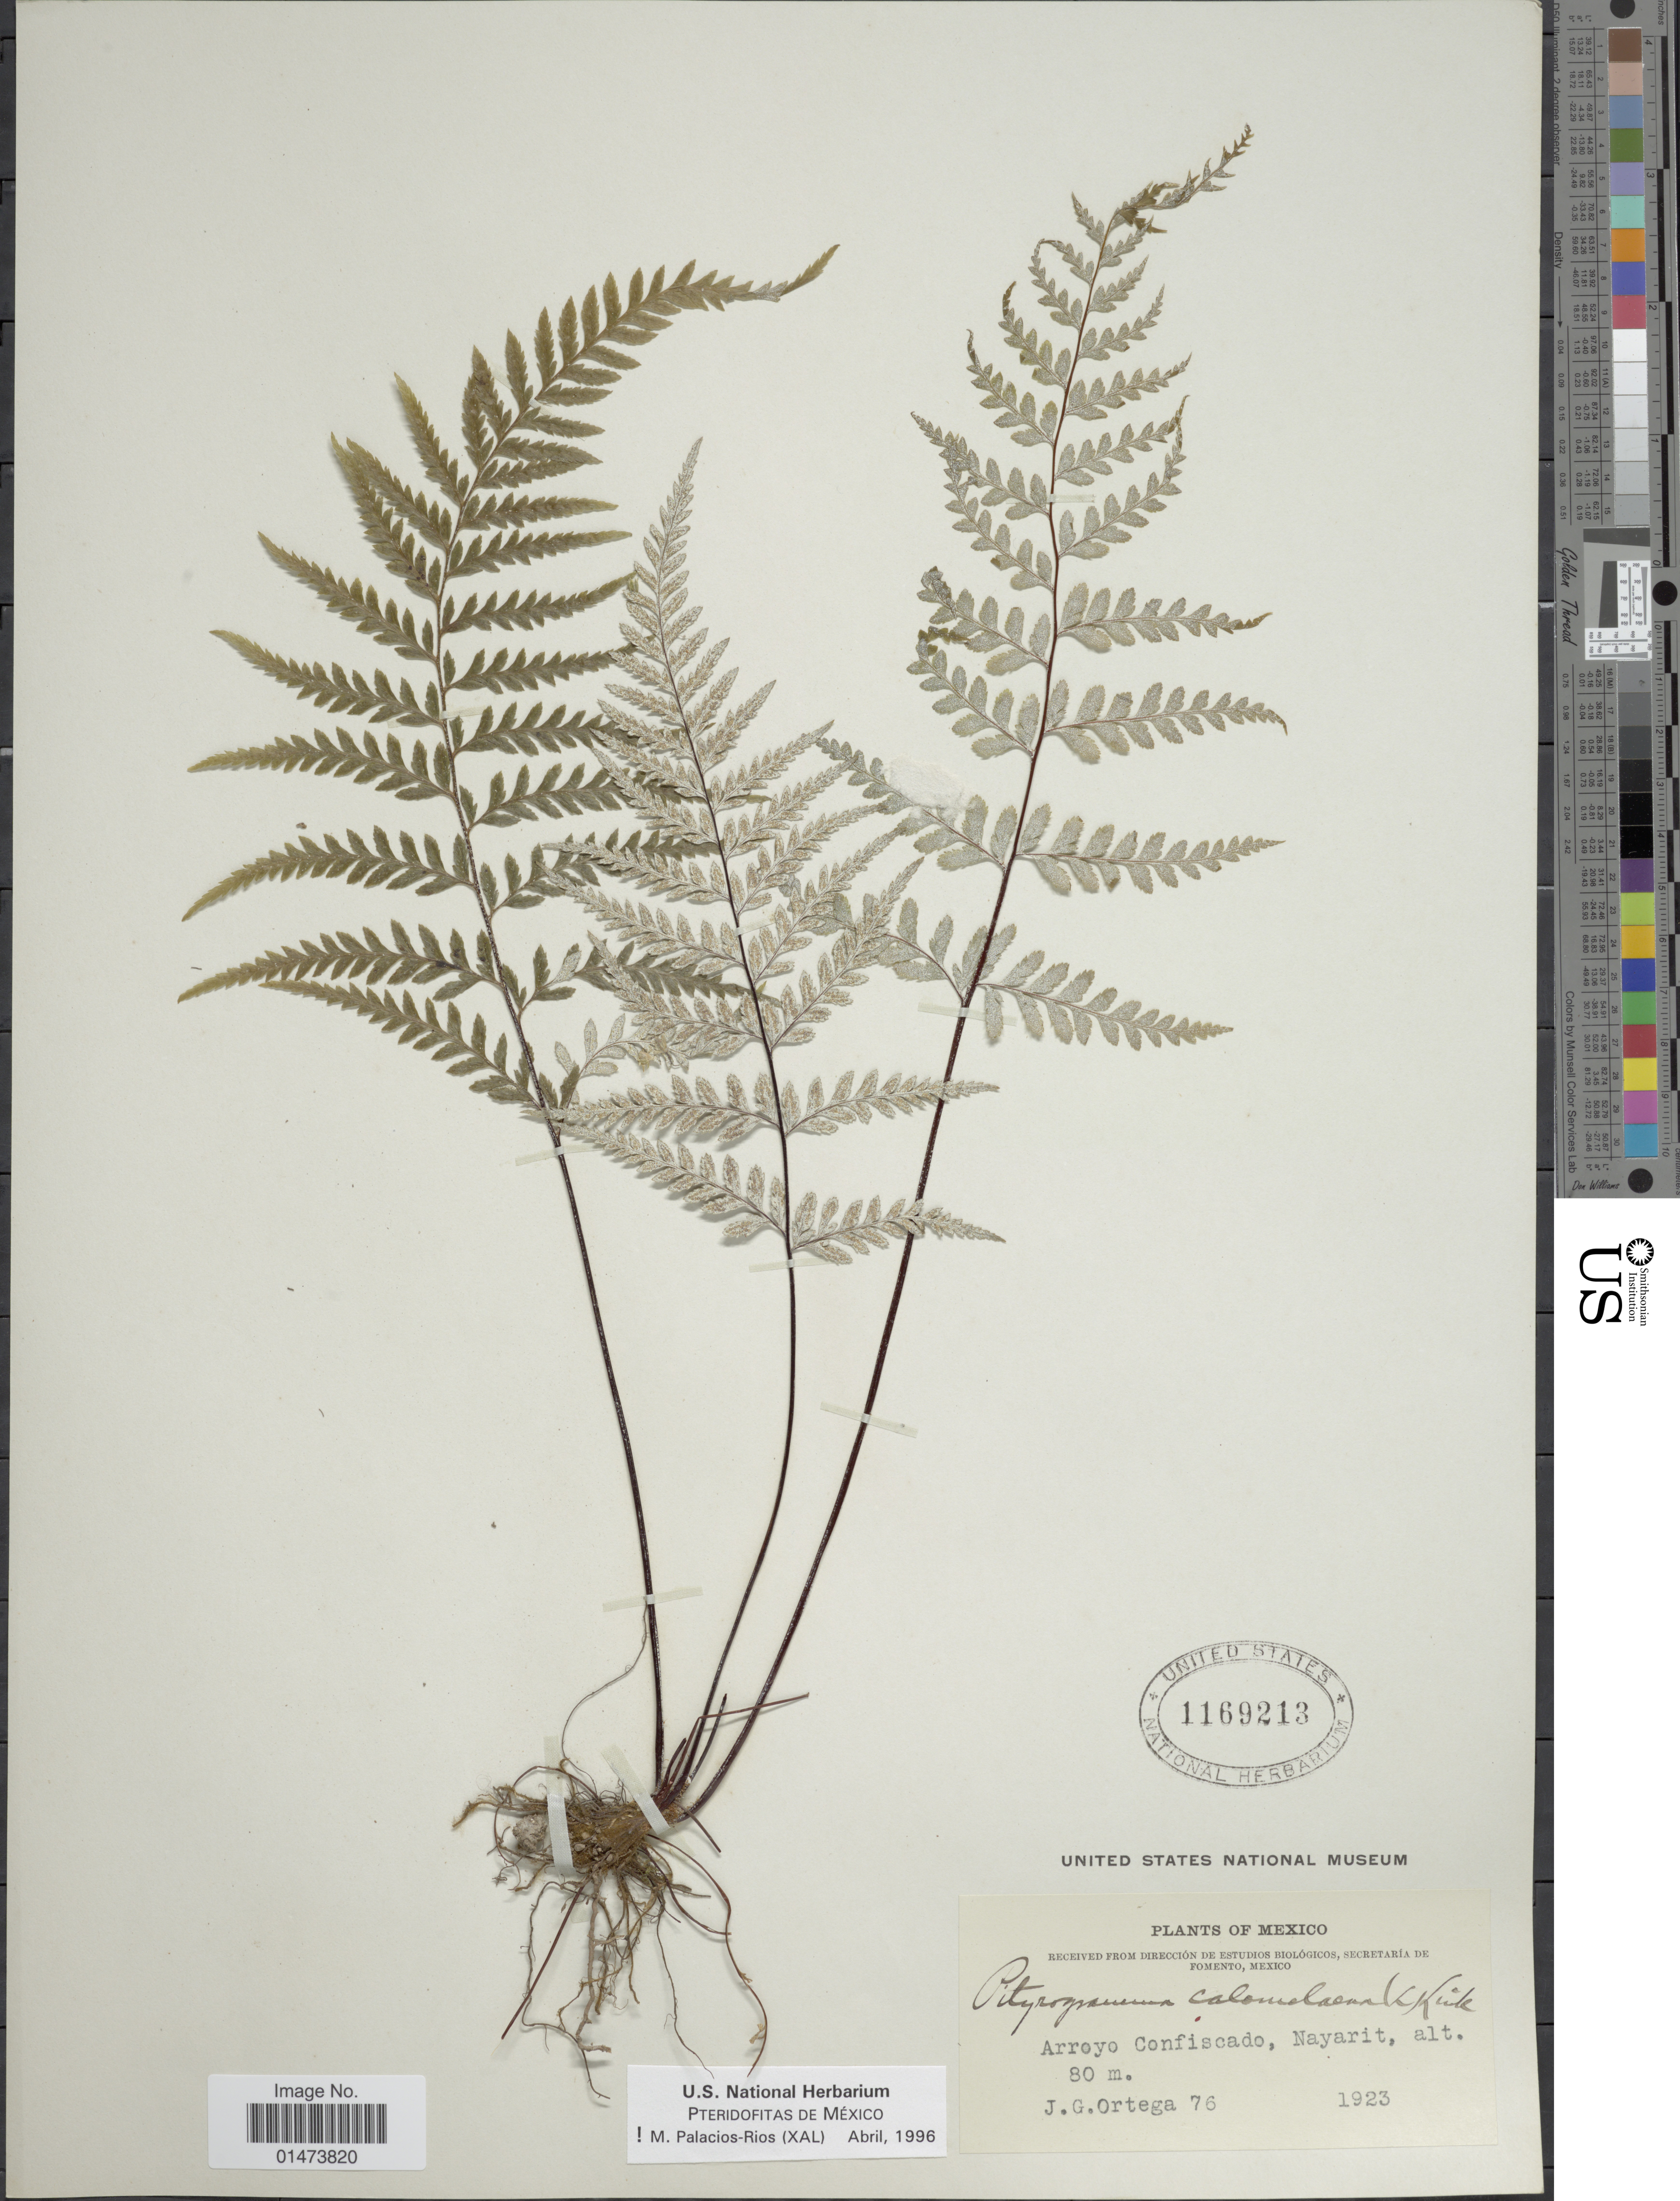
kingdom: Plantae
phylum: Tracheophyta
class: Polypodiopsida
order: Polypodiales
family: Pteridaceae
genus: Pityrogramma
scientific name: Pityrogramma calomelanos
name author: (L.) Link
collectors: J. Ortega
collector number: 76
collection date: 1923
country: Jamaica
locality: Arroyo Confiscado, Nayarit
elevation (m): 80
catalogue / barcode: US 1169213